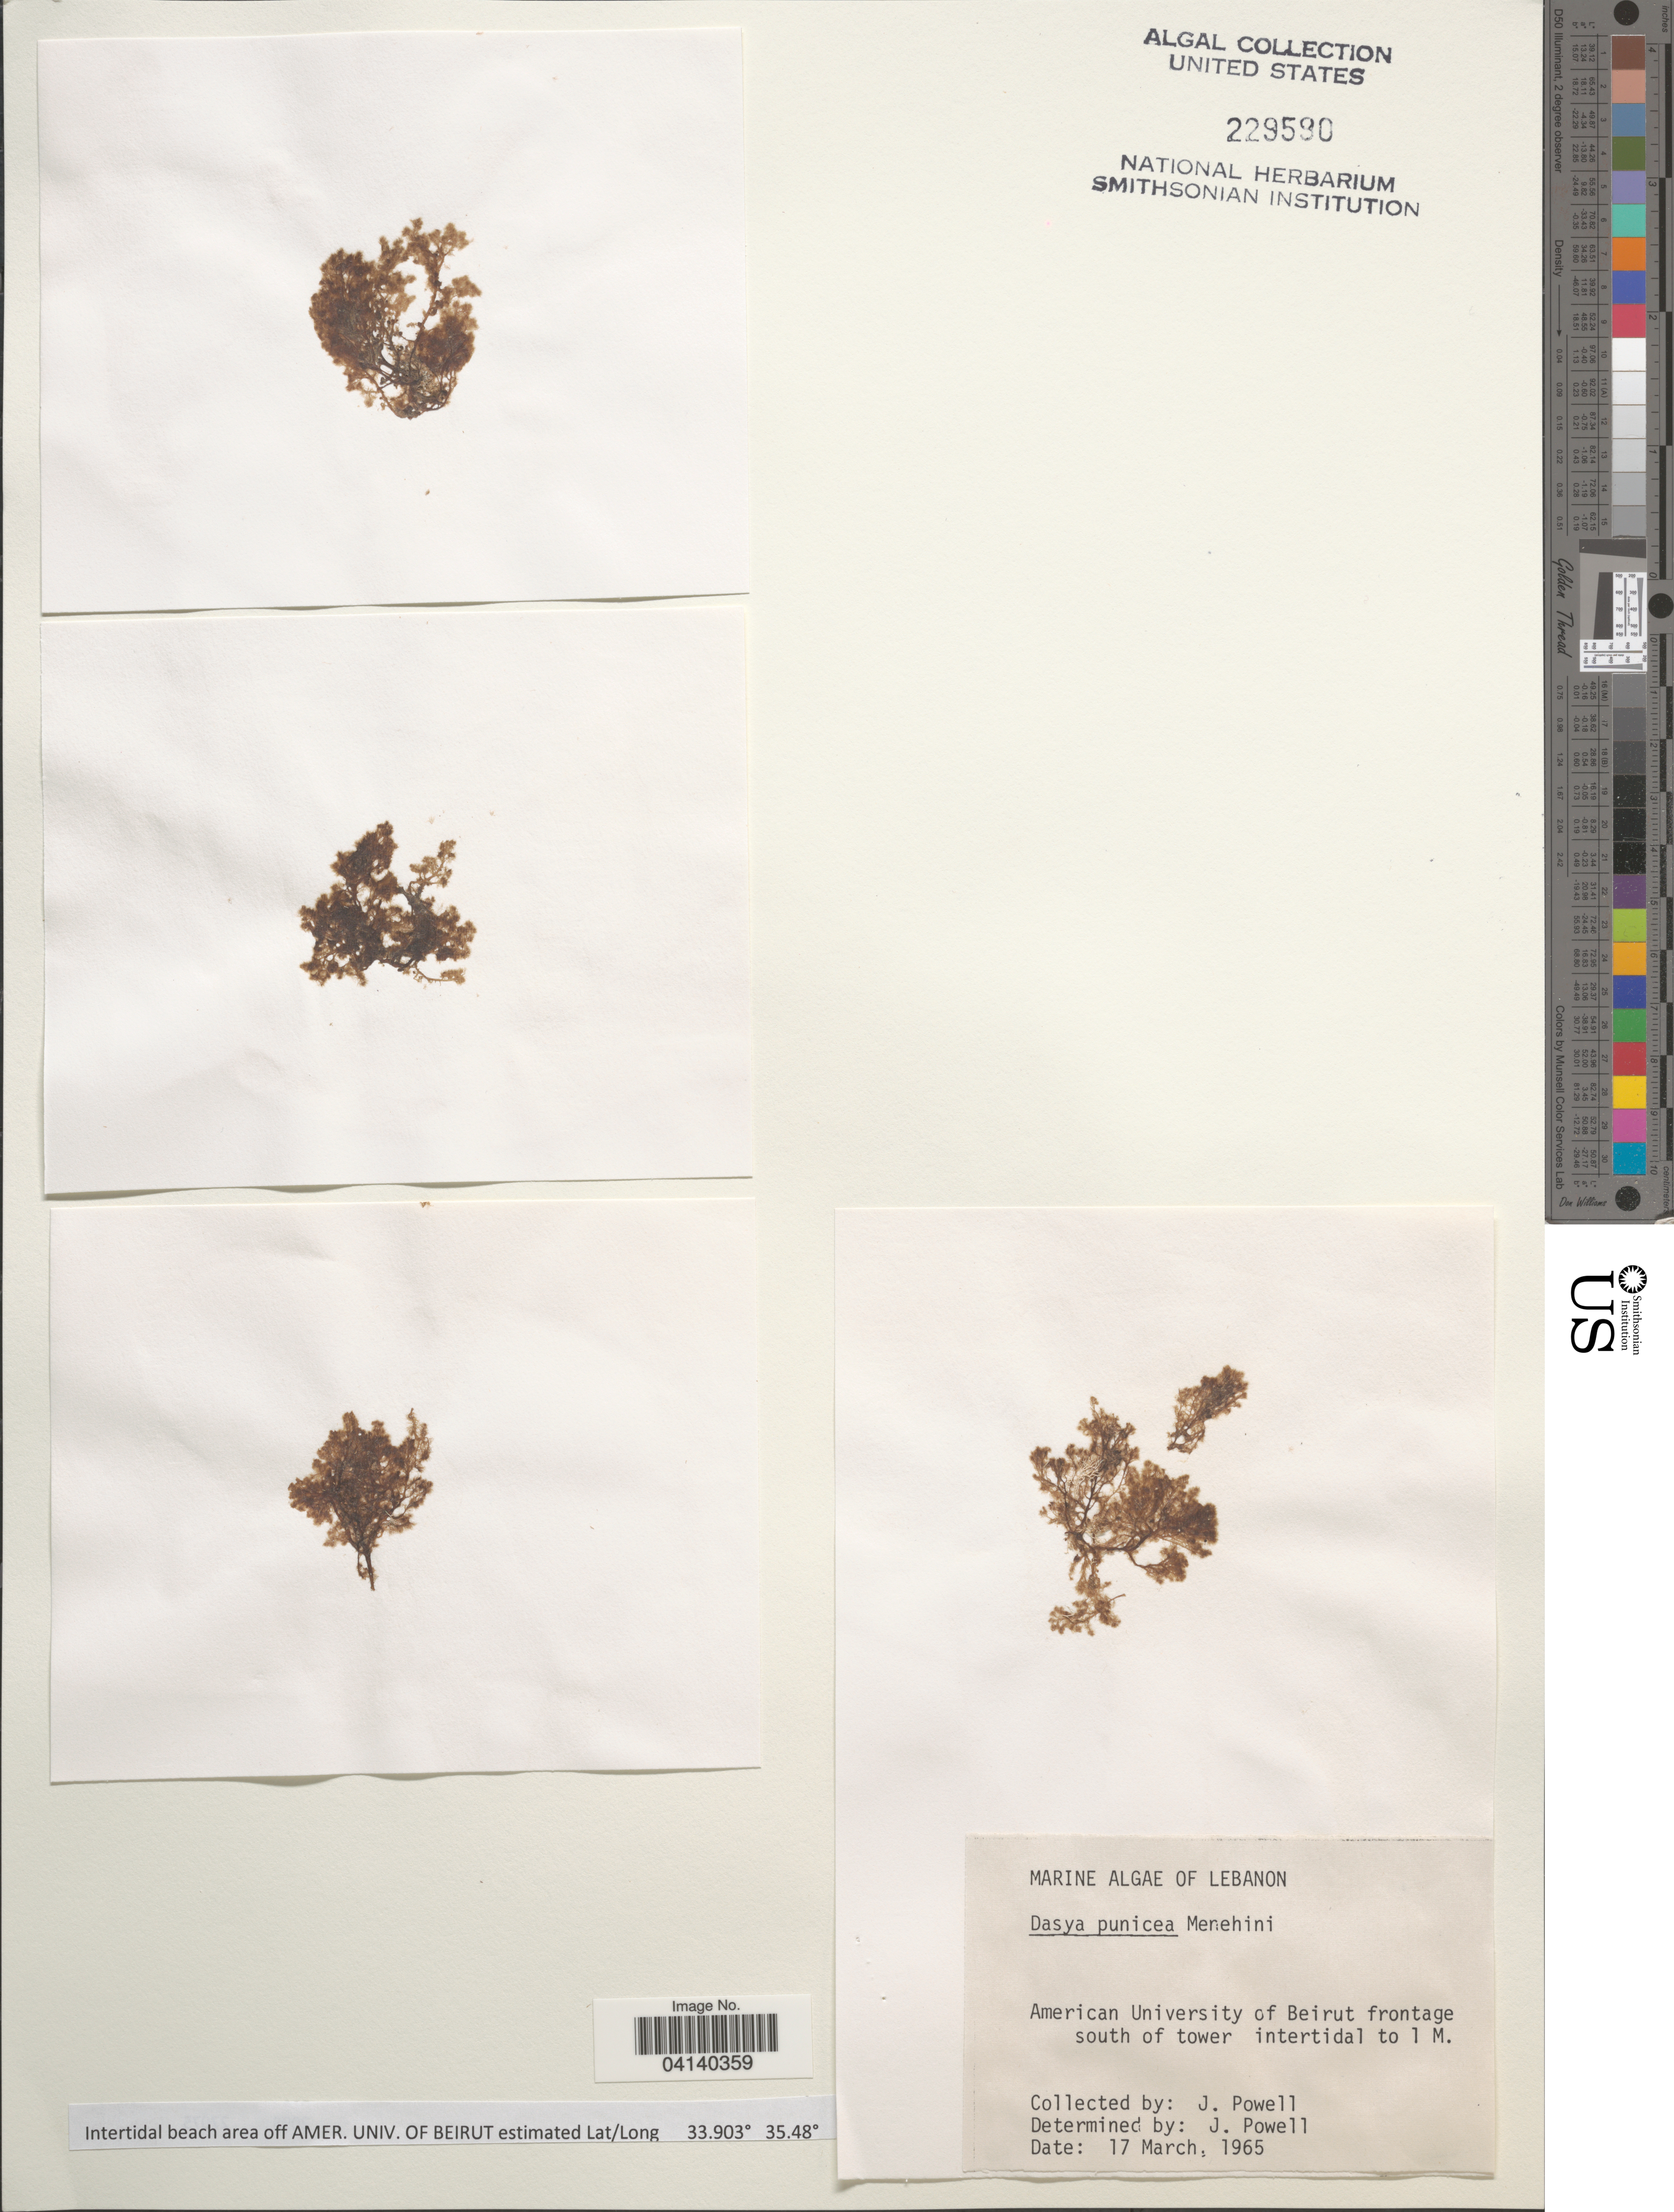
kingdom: Plantae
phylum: Rhodophyta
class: Florideophyceae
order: Ceramiales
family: Dasyaceae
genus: Dasya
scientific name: Dasya punicea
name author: (Zanardini) Menegh.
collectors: J. Powell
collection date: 1965-03-17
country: Lebanon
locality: American University of Beirut frontage south of tower intertidal.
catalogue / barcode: US 229590